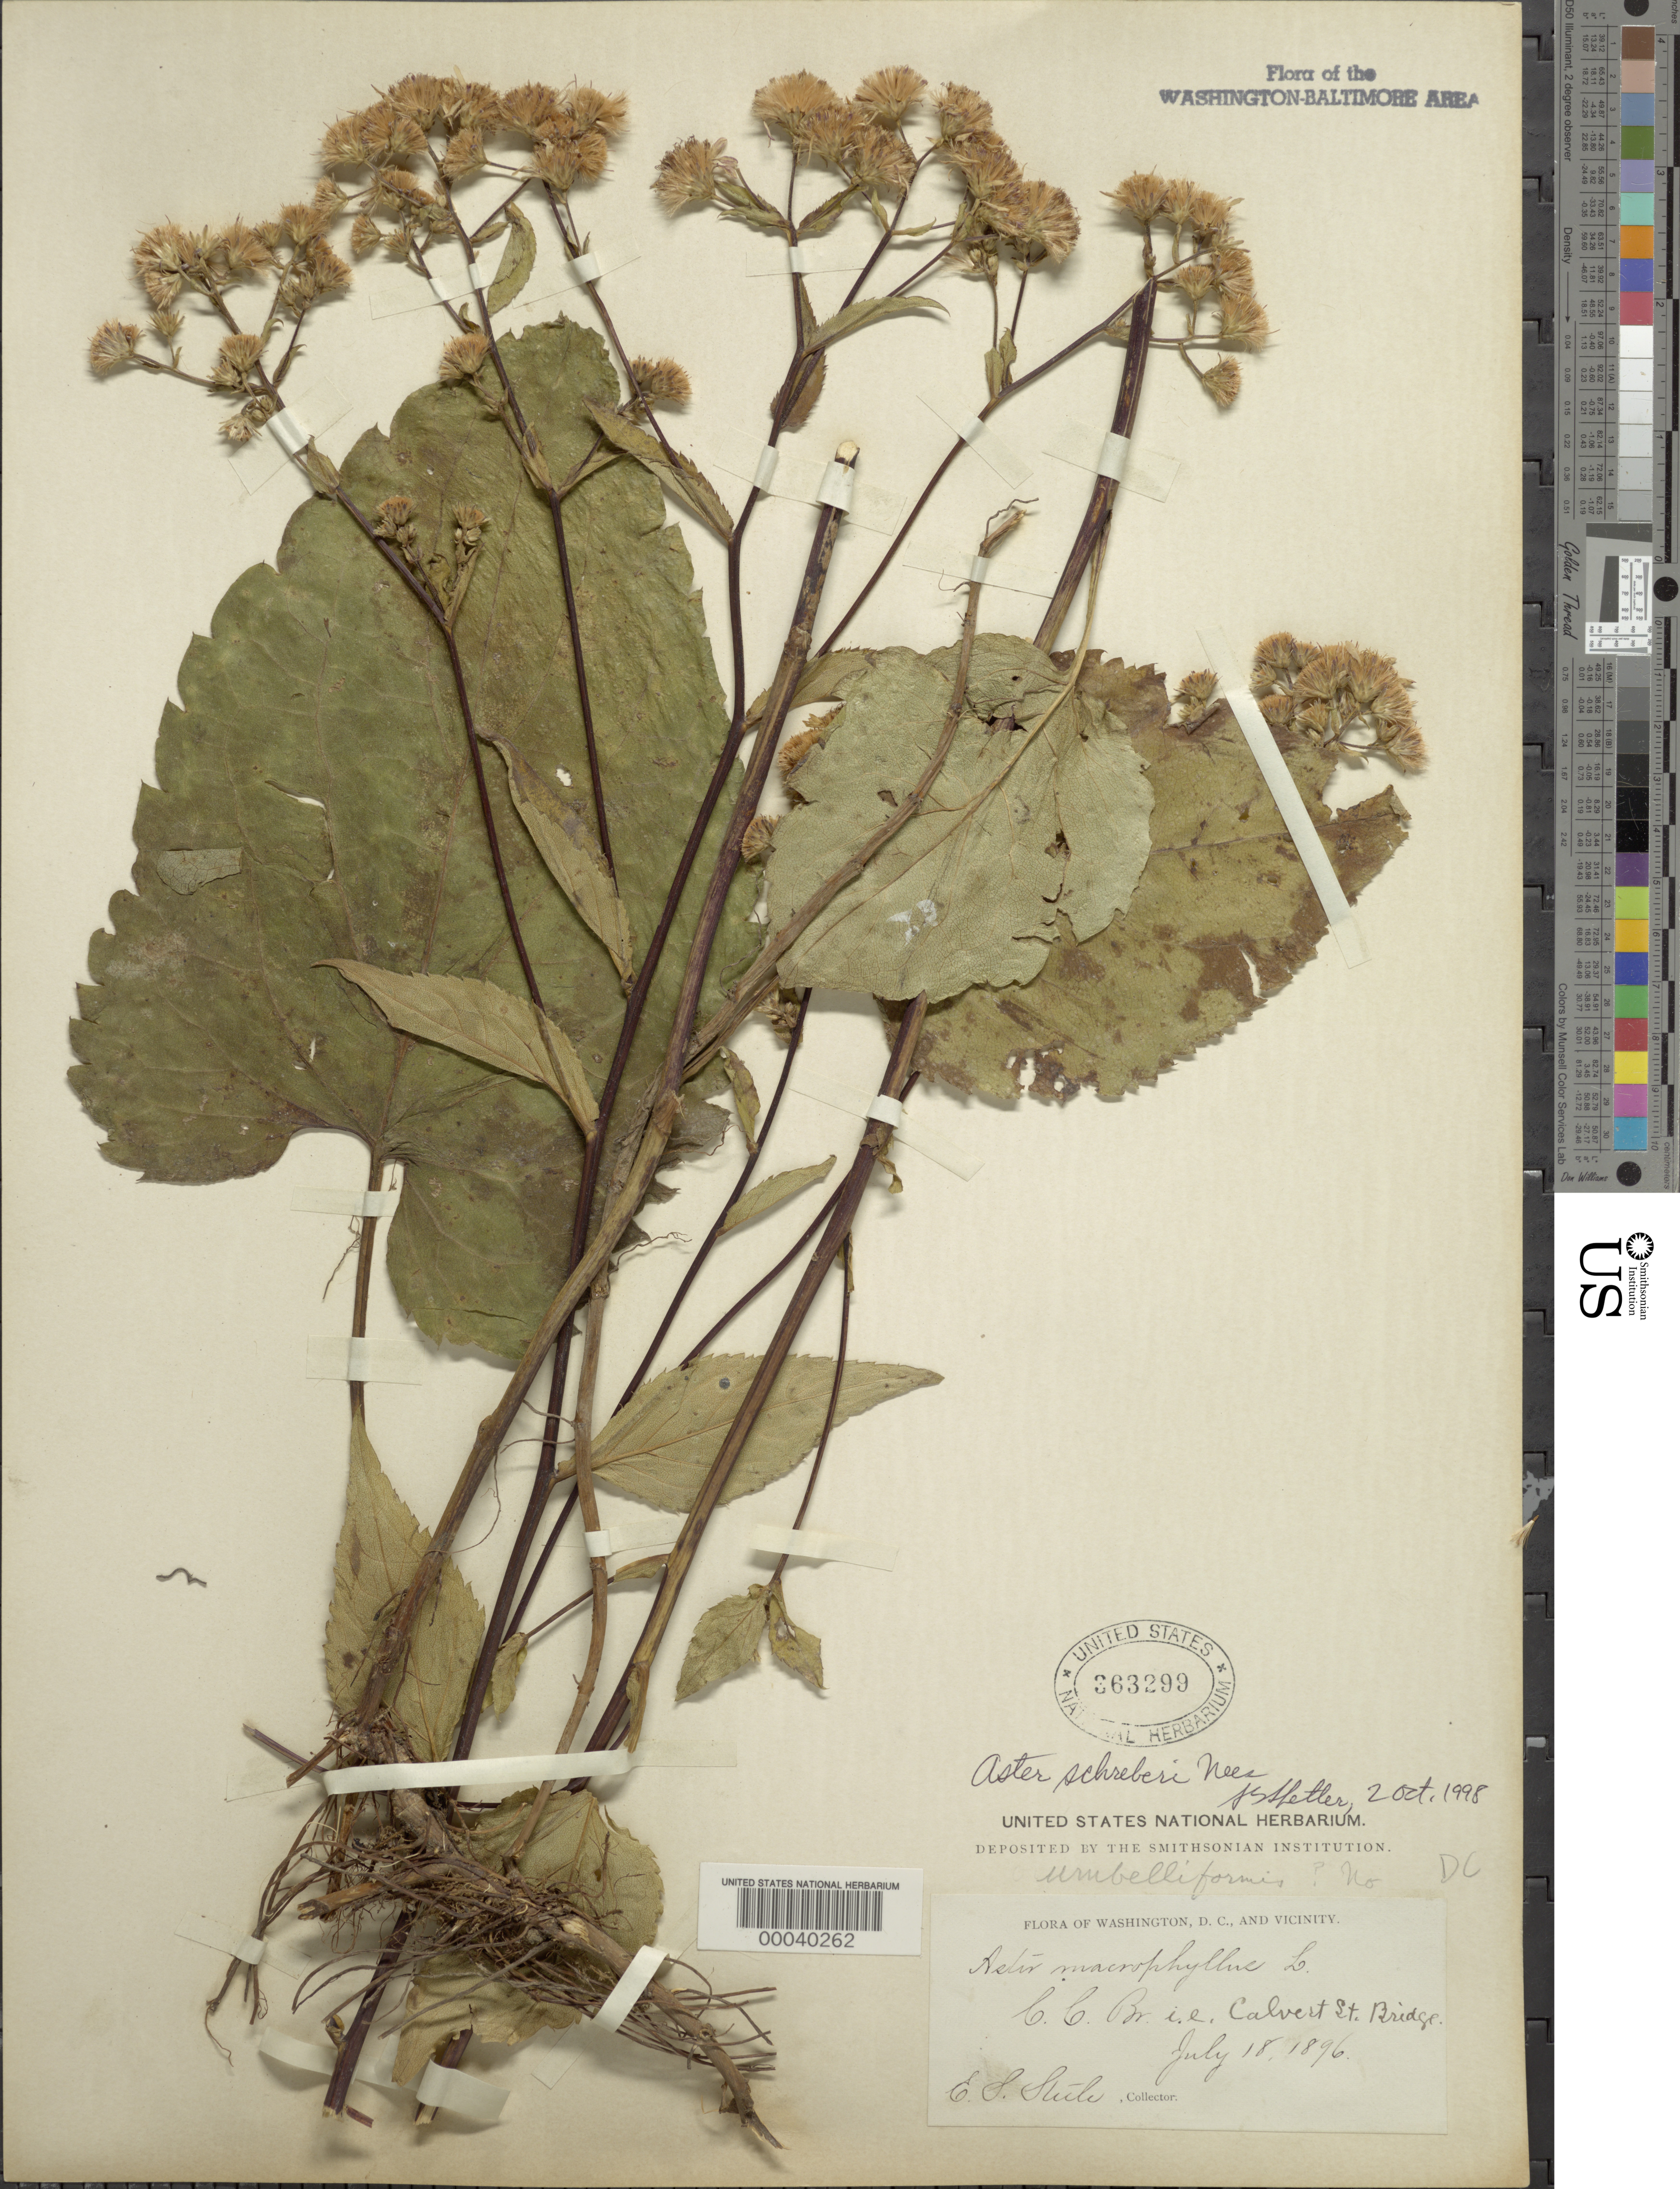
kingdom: Plantae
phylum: Tracheophyta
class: Magnoliopsida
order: Asterales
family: Asteraceae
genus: Eurybia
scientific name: Eurybia schreberi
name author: (Nees) Nees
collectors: E. Steele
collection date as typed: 18 Jul 1896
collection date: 1896-07-18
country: United States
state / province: District of Columbia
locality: Calvert St Bridge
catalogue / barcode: US 363299